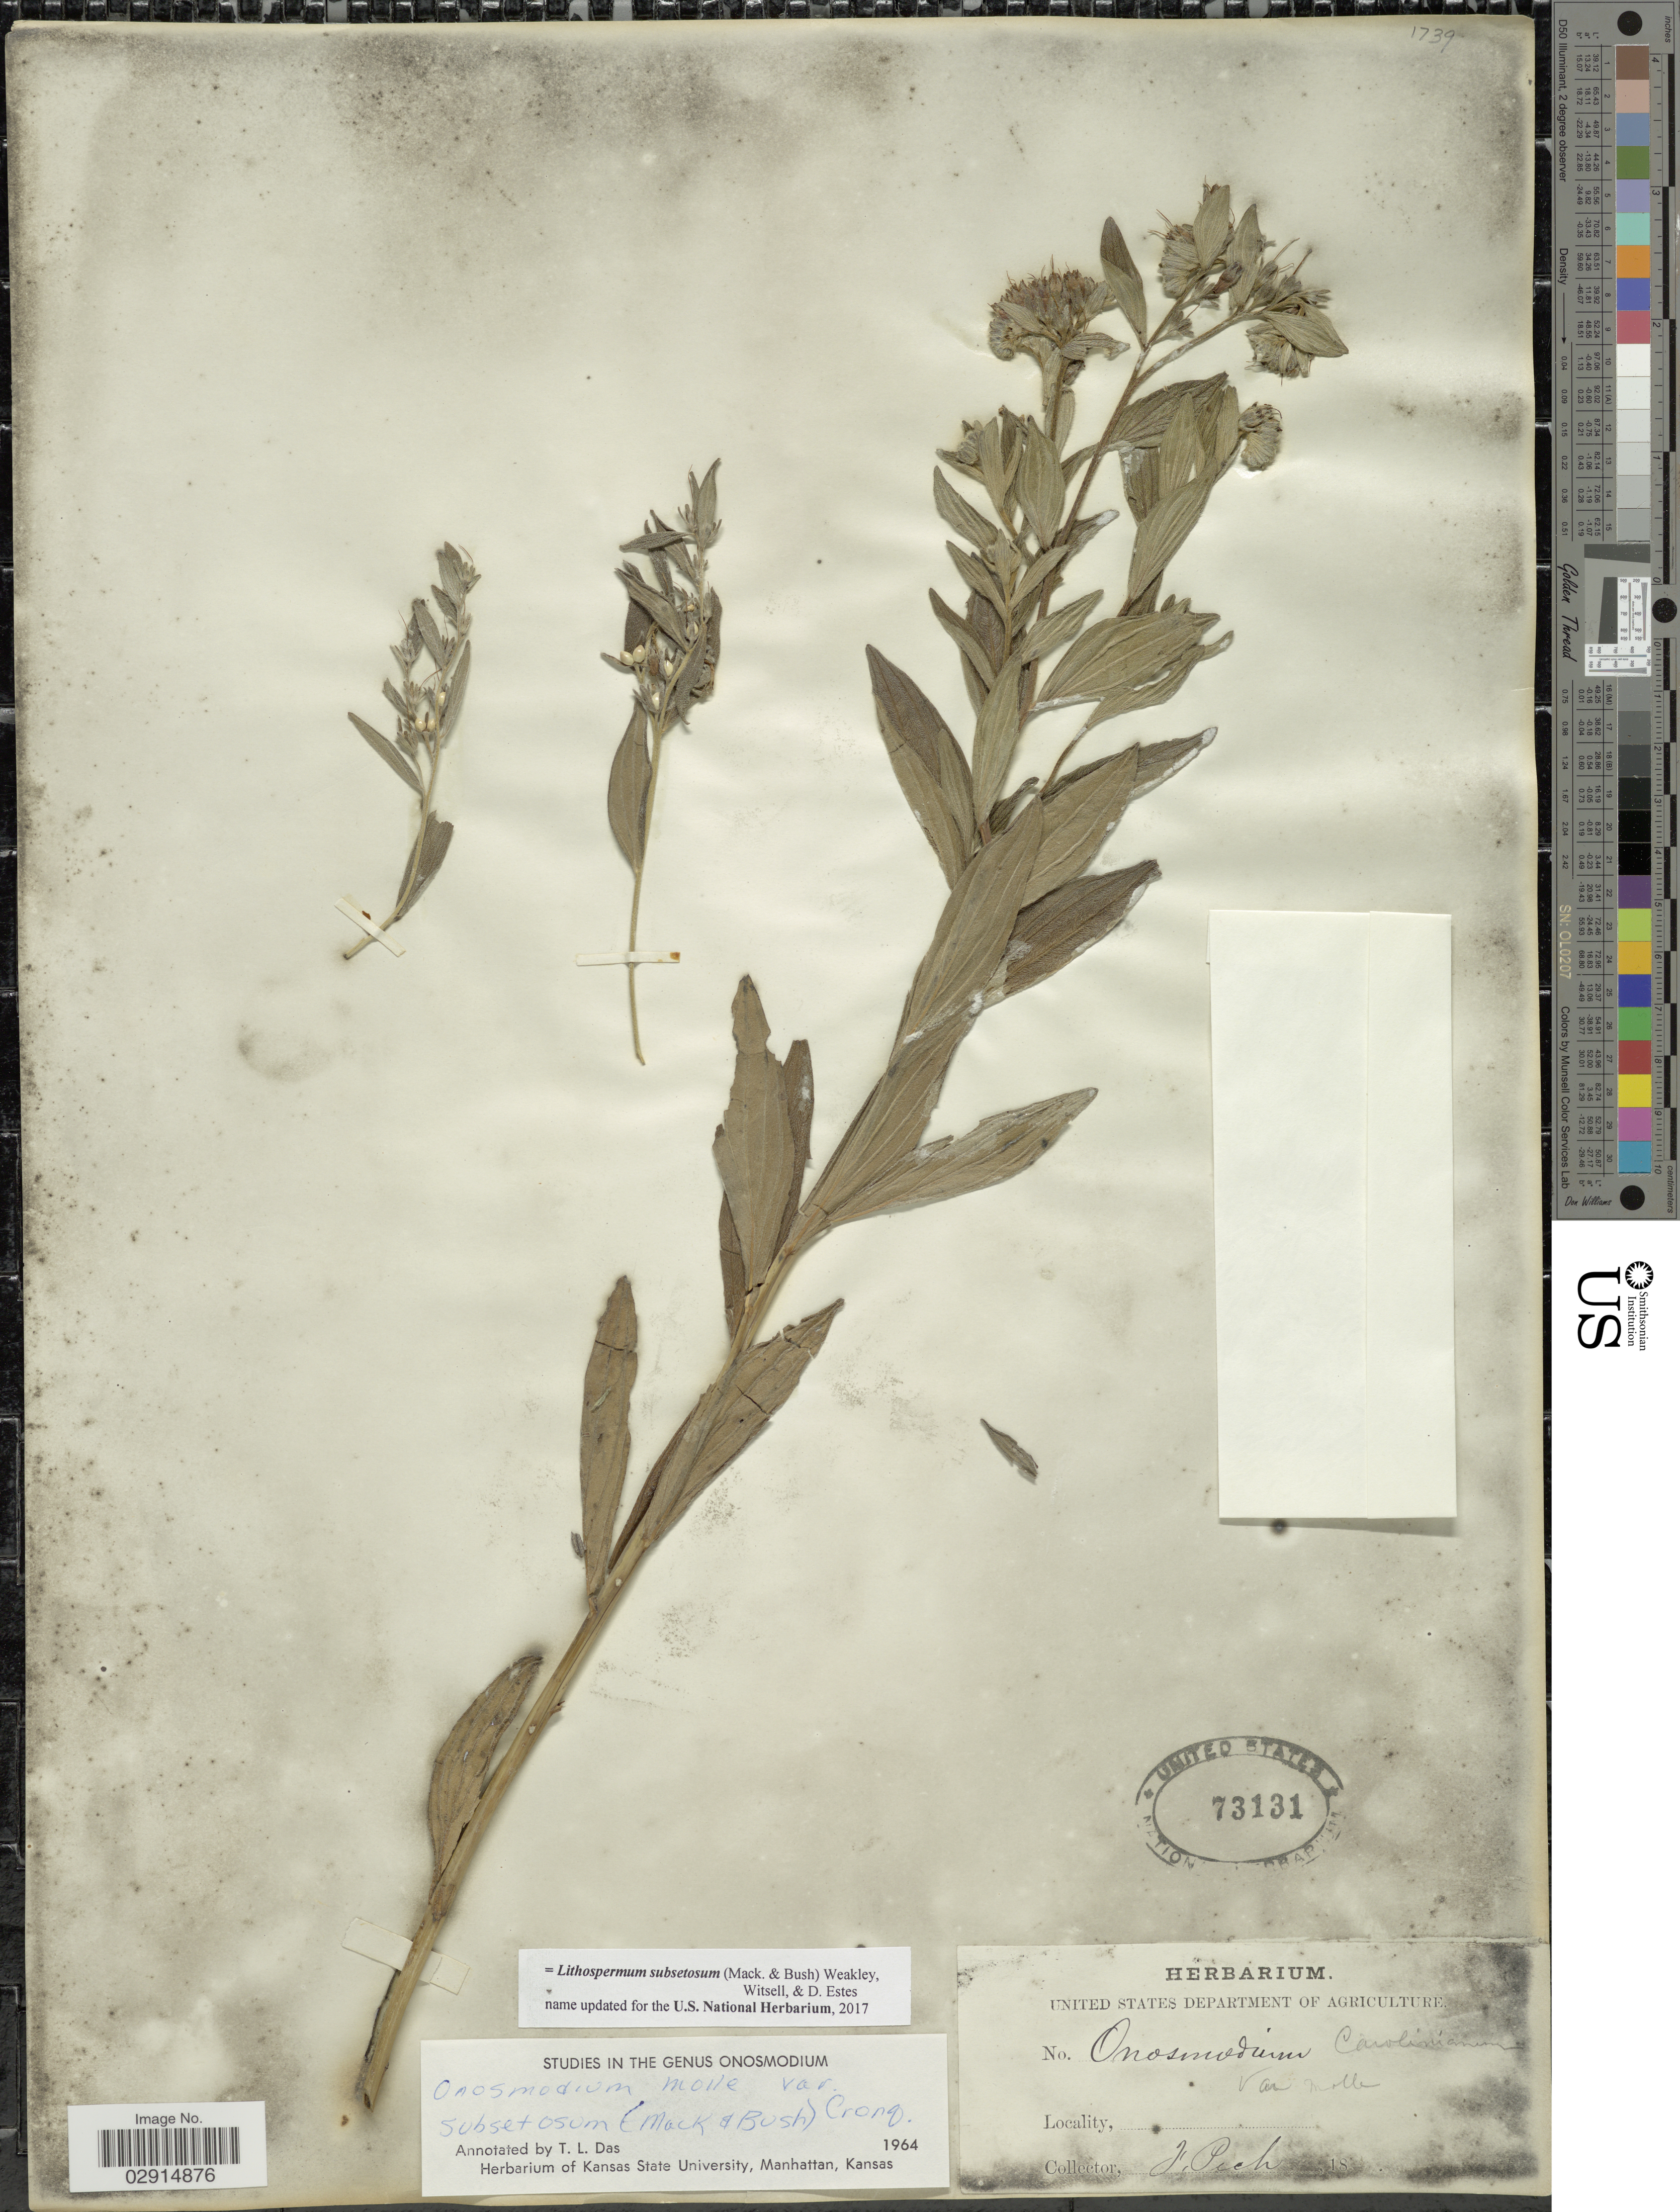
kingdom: Plantae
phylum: Tracheophyta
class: Magnoliopsida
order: Boraginales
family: Boraginaceae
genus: Lithospermum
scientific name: Lithospermum subsetosum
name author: (Mack. & Bush) Weakley et al.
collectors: F. Pick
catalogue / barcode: US 73131